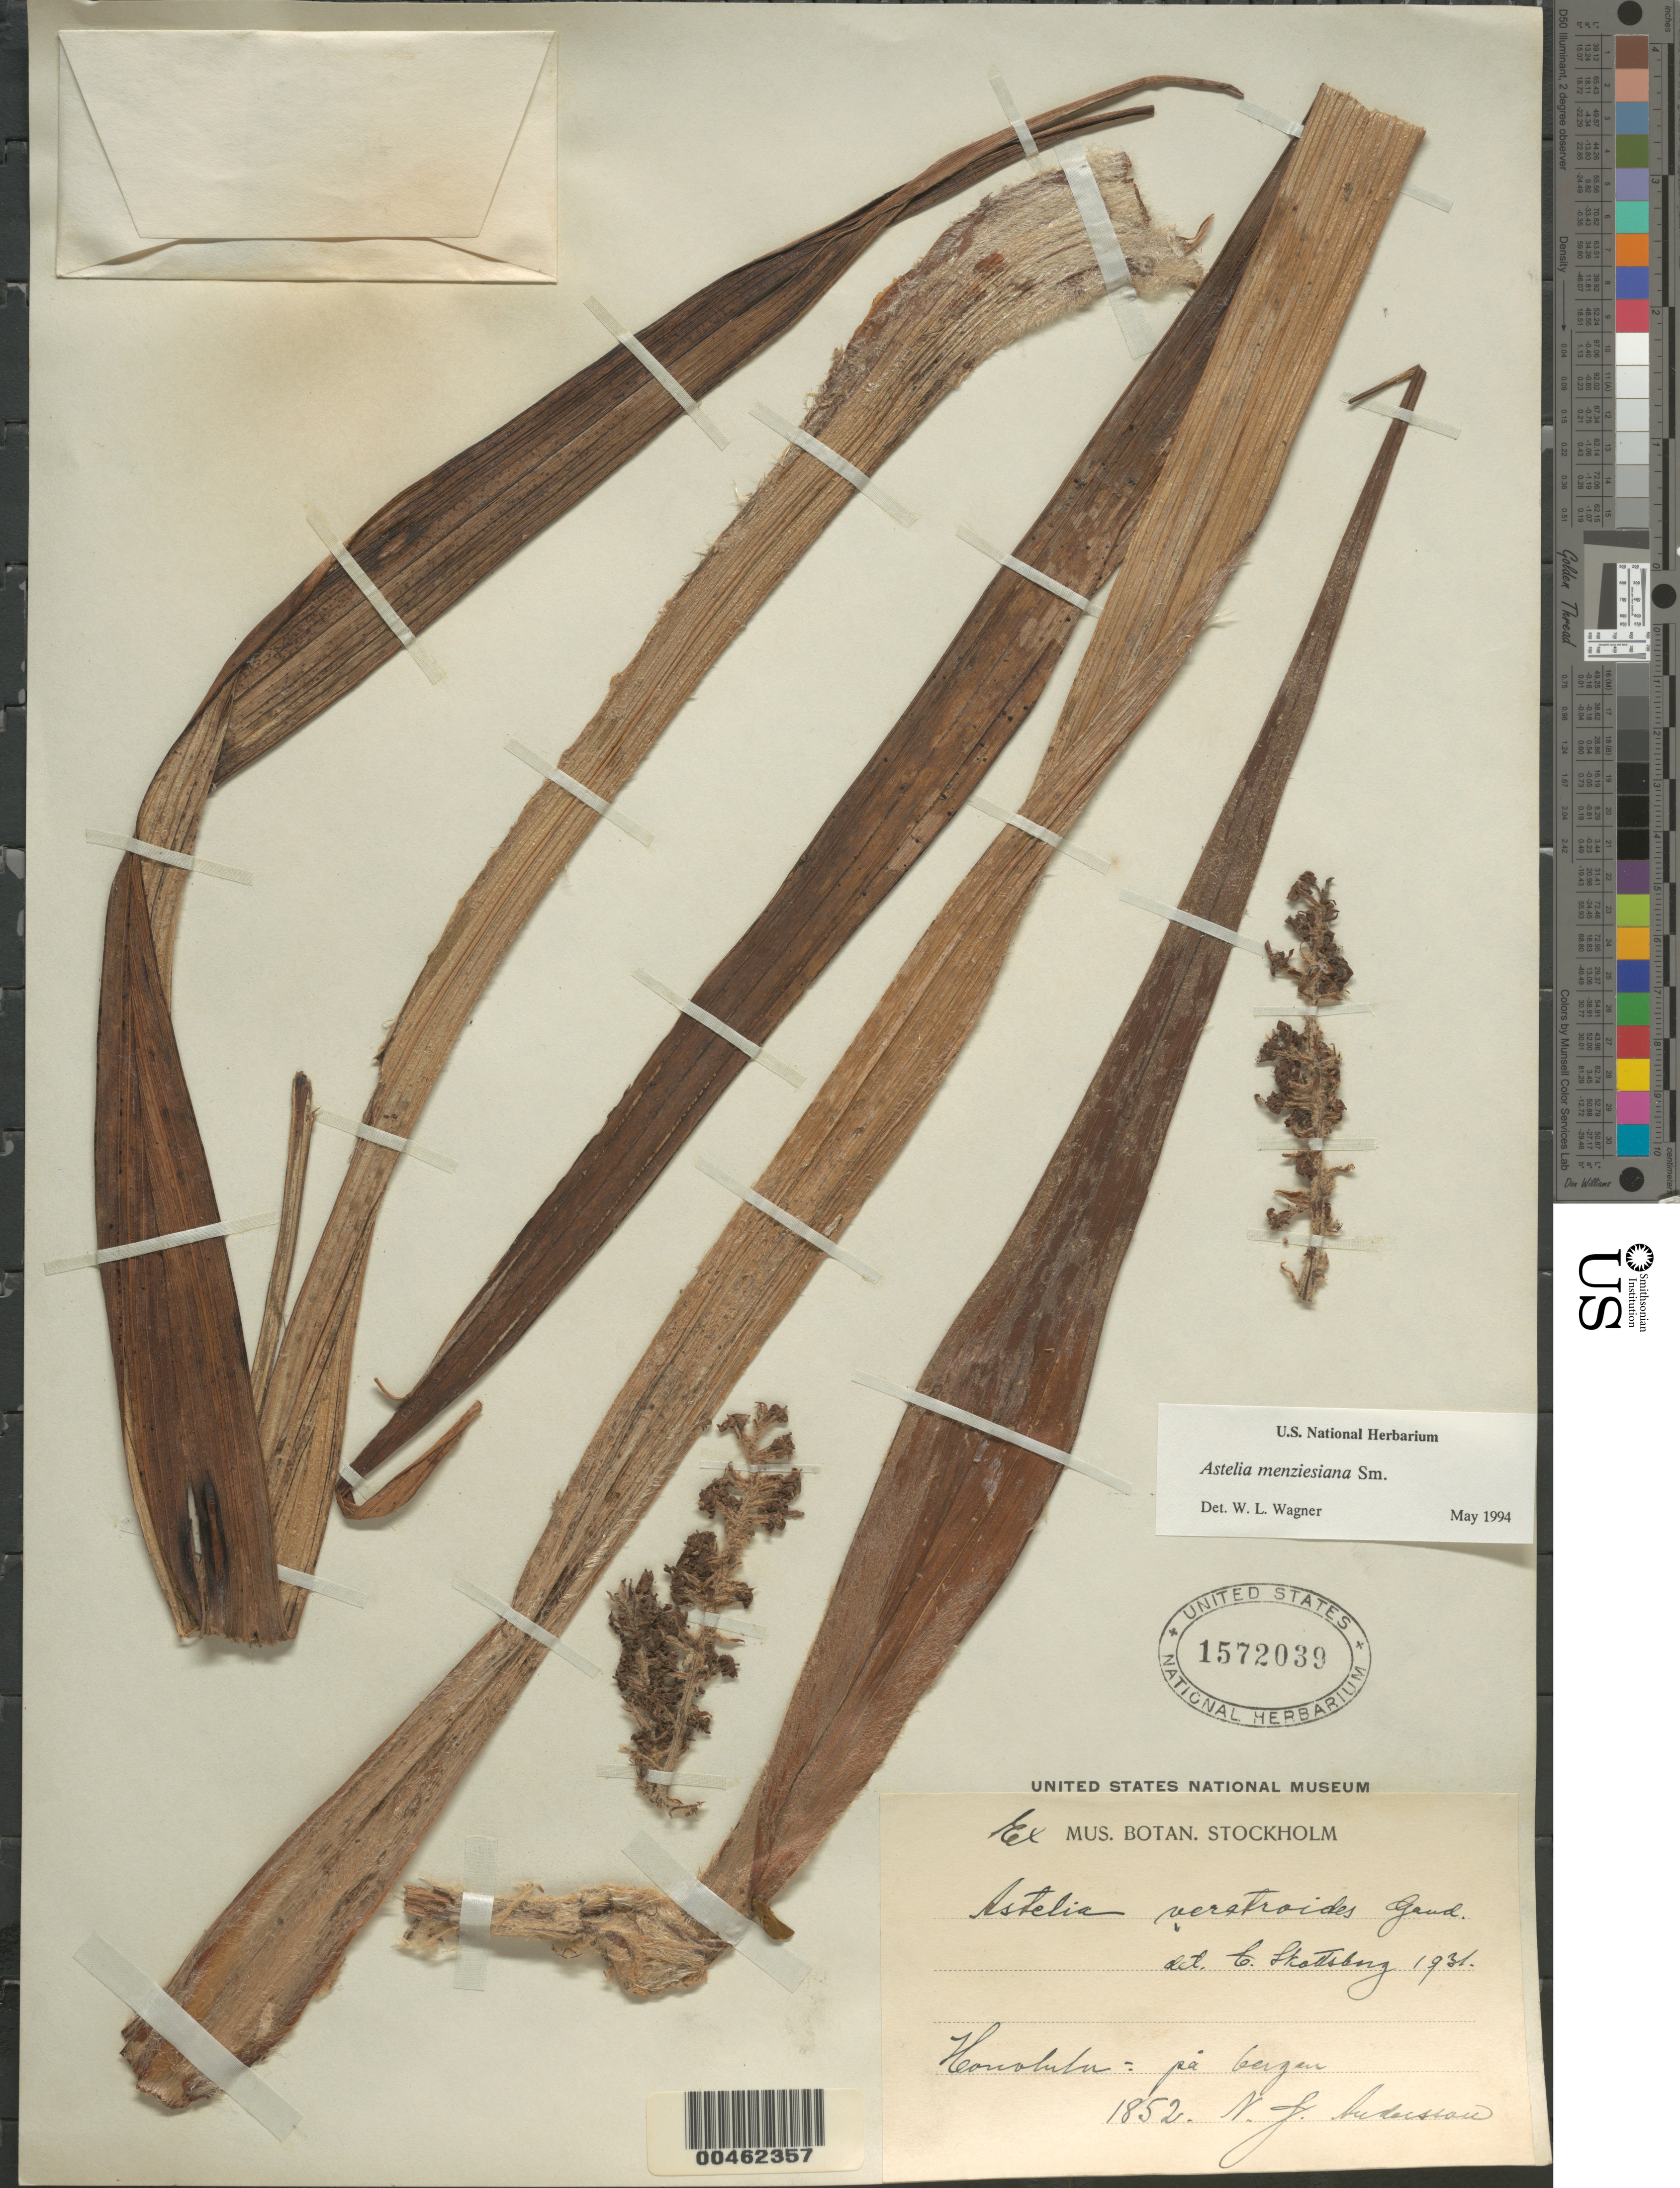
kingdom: Plantae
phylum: Tracheophyta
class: Liliopsida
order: Asparagales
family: Asteliaceae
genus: Astelia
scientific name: Astelia menziesiana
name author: Sm.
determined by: Wagner, W. L., (BOT), Smithsonian Institution - National Museum of Natural History (UNITED STATES)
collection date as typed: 1852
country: United States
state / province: Hawaii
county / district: Honolulu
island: Oahu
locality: Honolulu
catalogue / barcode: US 1572039